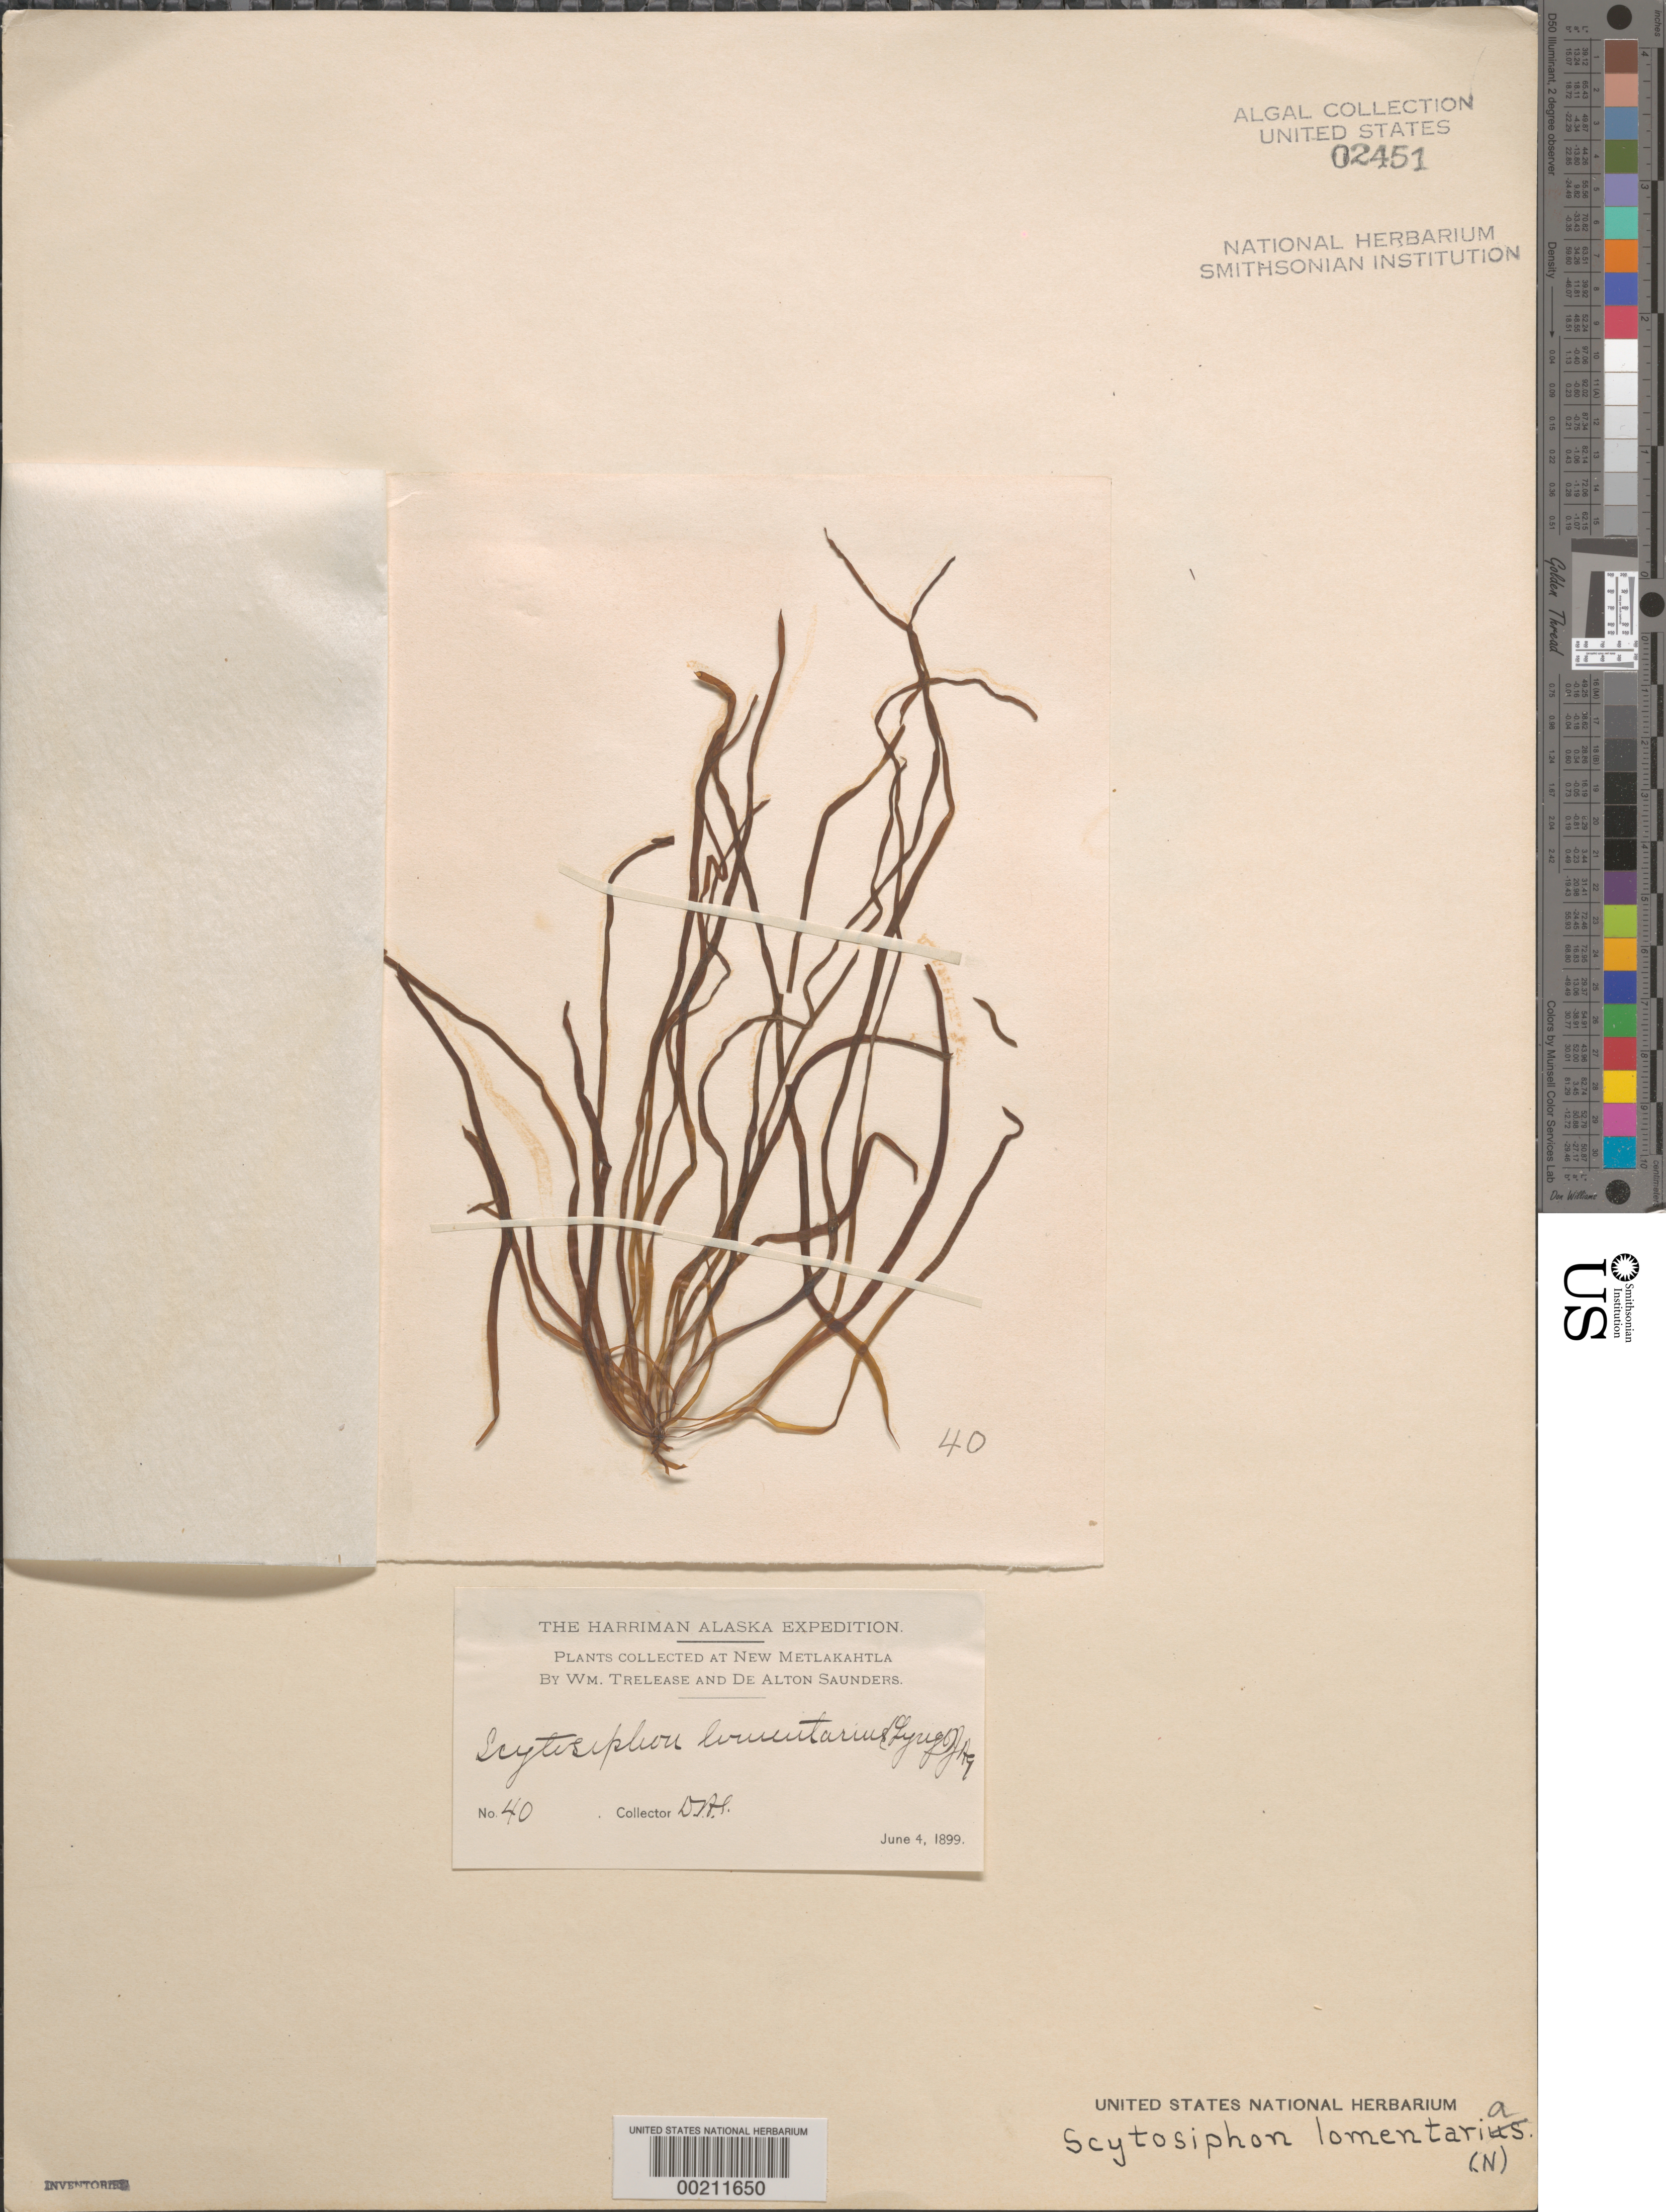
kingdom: Chromista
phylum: Ochrophyta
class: Phaeophyceae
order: Scytosiphonales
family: Scytosiphonaceae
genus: Scytosiphon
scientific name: Scytosiphon lomentaria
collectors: D. Saunders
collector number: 40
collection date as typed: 04 Jun 1899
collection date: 1899-06-04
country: United States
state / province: Alaska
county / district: Prince of Wales-Outer Ketchikan Division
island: Annette Island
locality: (New) Metlakahtla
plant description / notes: Harriman Alaska Expedition, 1899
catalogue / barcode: US 2451